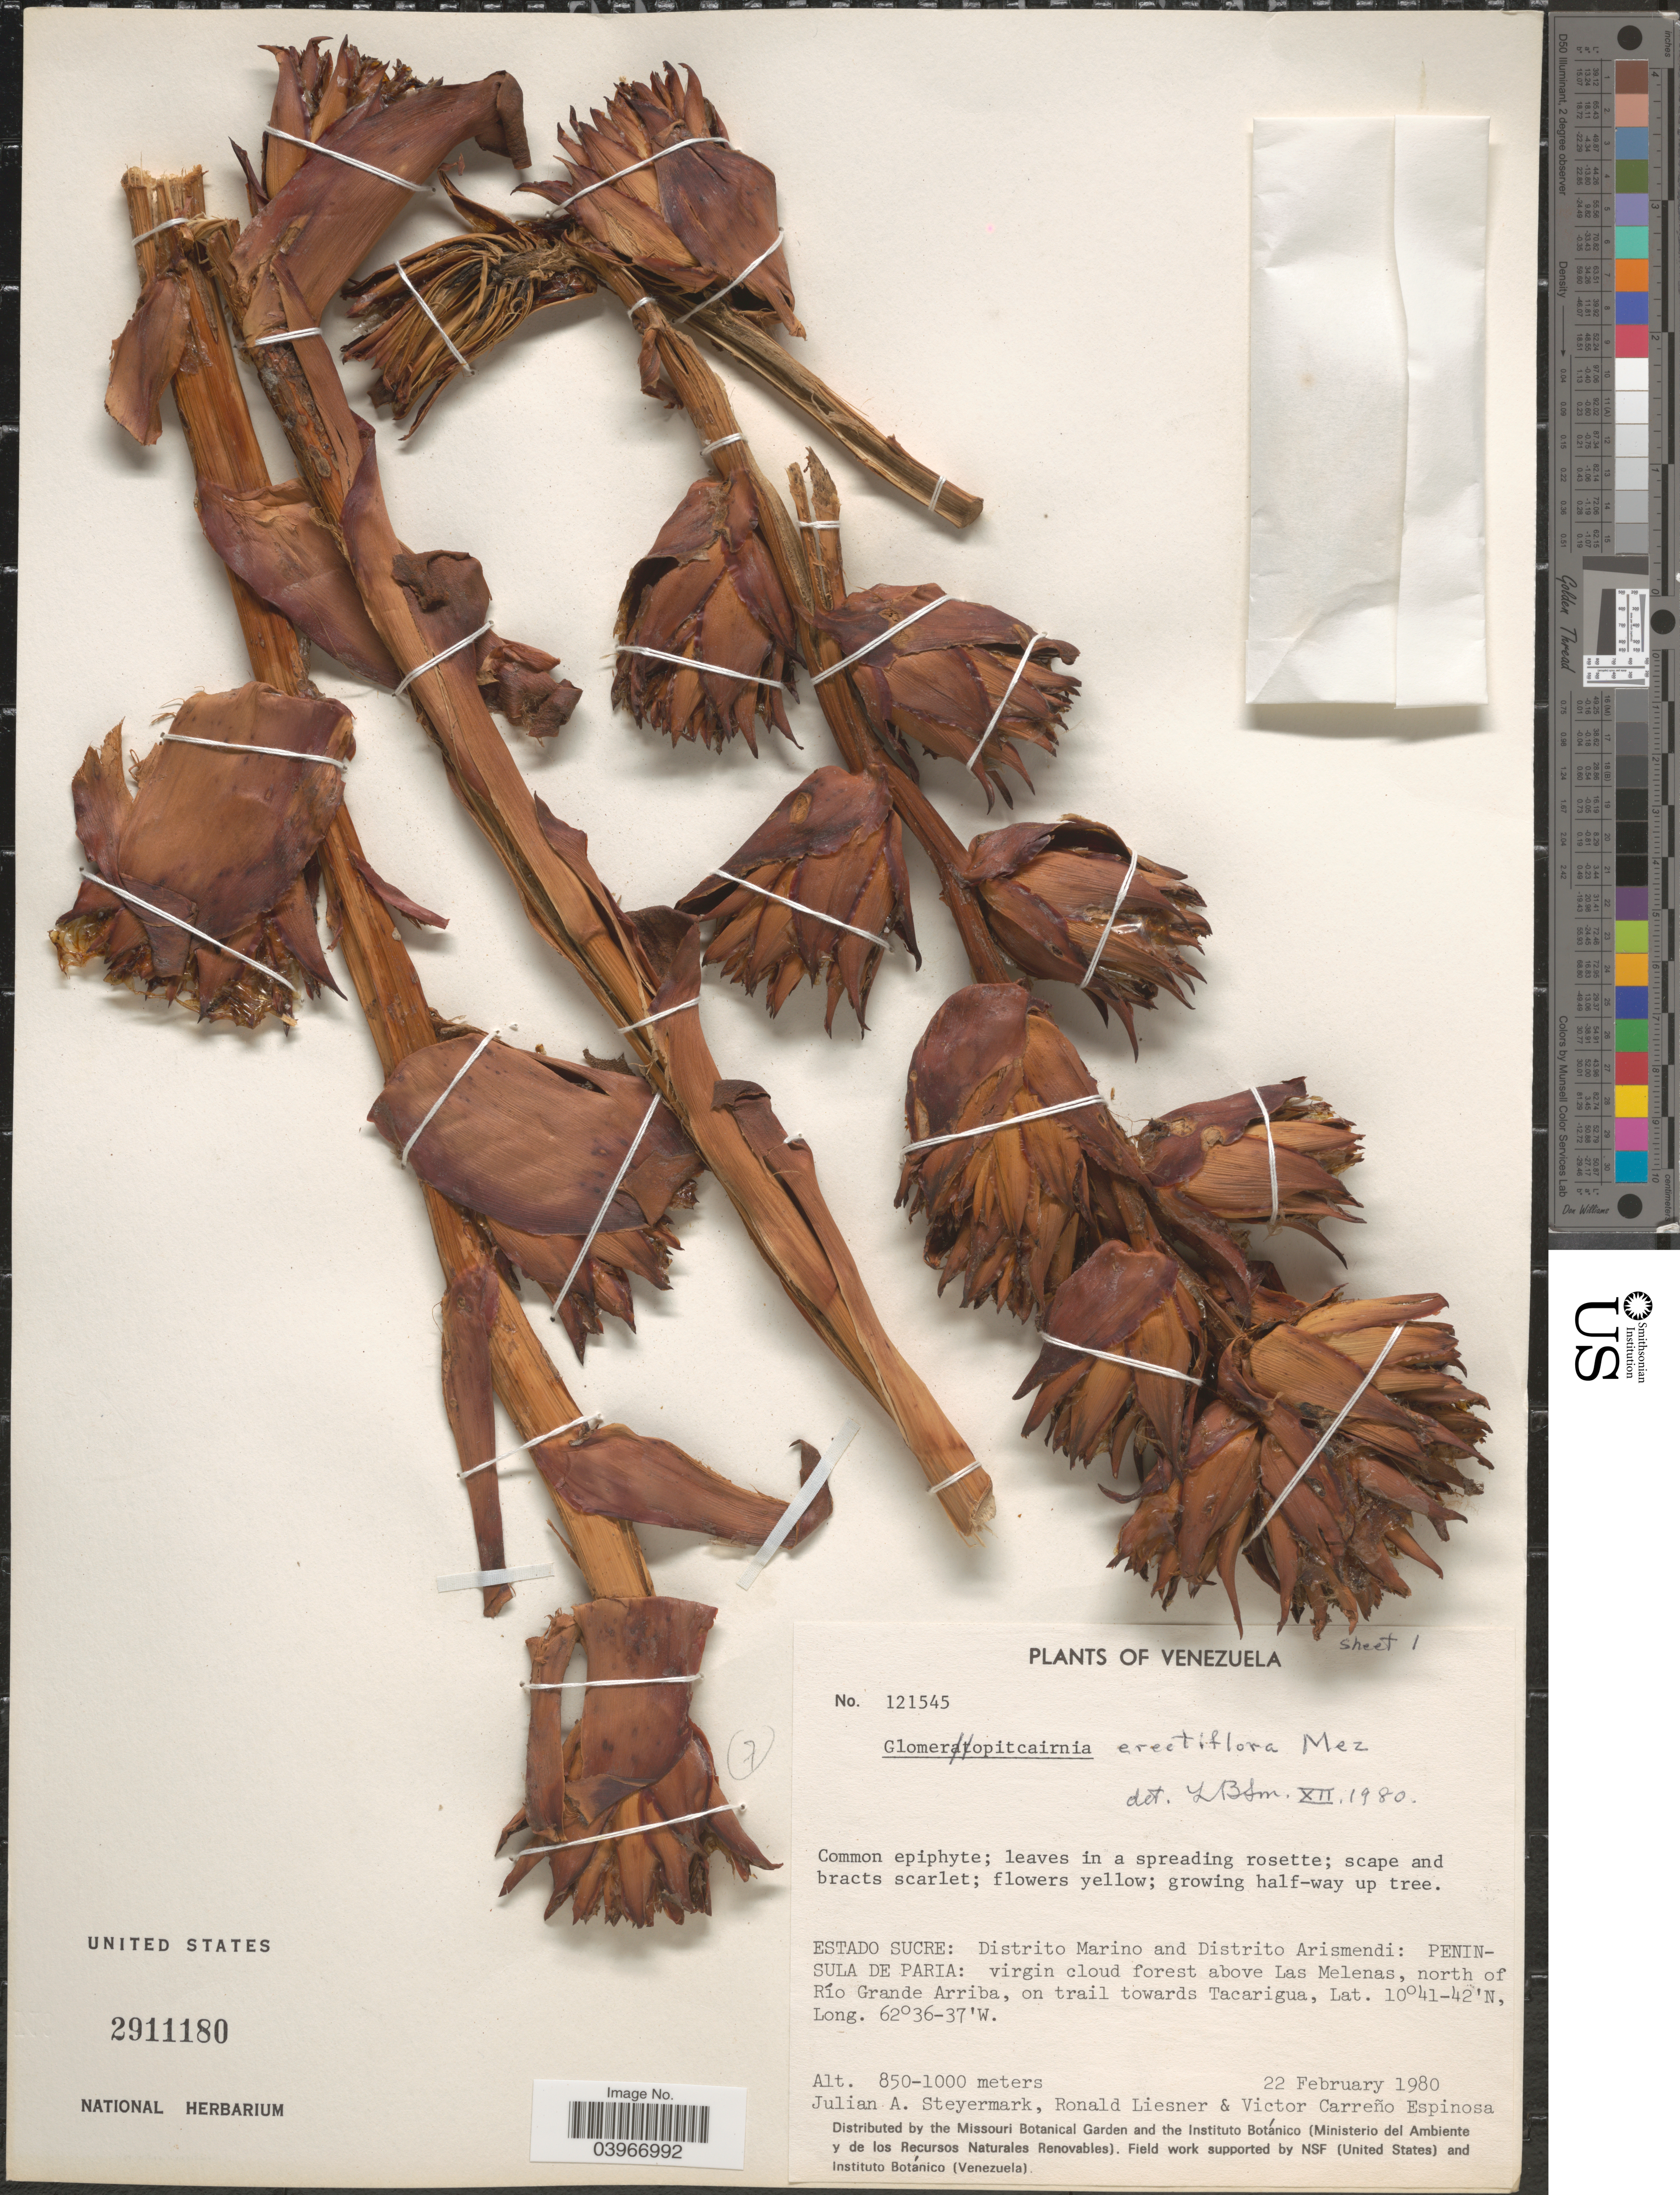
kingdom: Plantae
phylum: Tracheophyta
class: Liliopsida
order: Poales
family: Bromeliaceae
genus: Glomeropitcairnia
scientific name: Glomeropitcairnia erectiflora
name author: Mez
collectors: J. Steyermark, R. L. Liesner & V. Carreño E.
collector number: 121545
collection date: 1980-02-22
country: Venezuela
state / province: Sucre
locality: Distrito Marino and Distrito Arismendi: Peninsula de Paria: virgin cloud forest above Las Melenas, north of Río Grande Arriba, on trail towards Tacarigua.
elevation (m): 850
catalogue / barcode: US 2911180